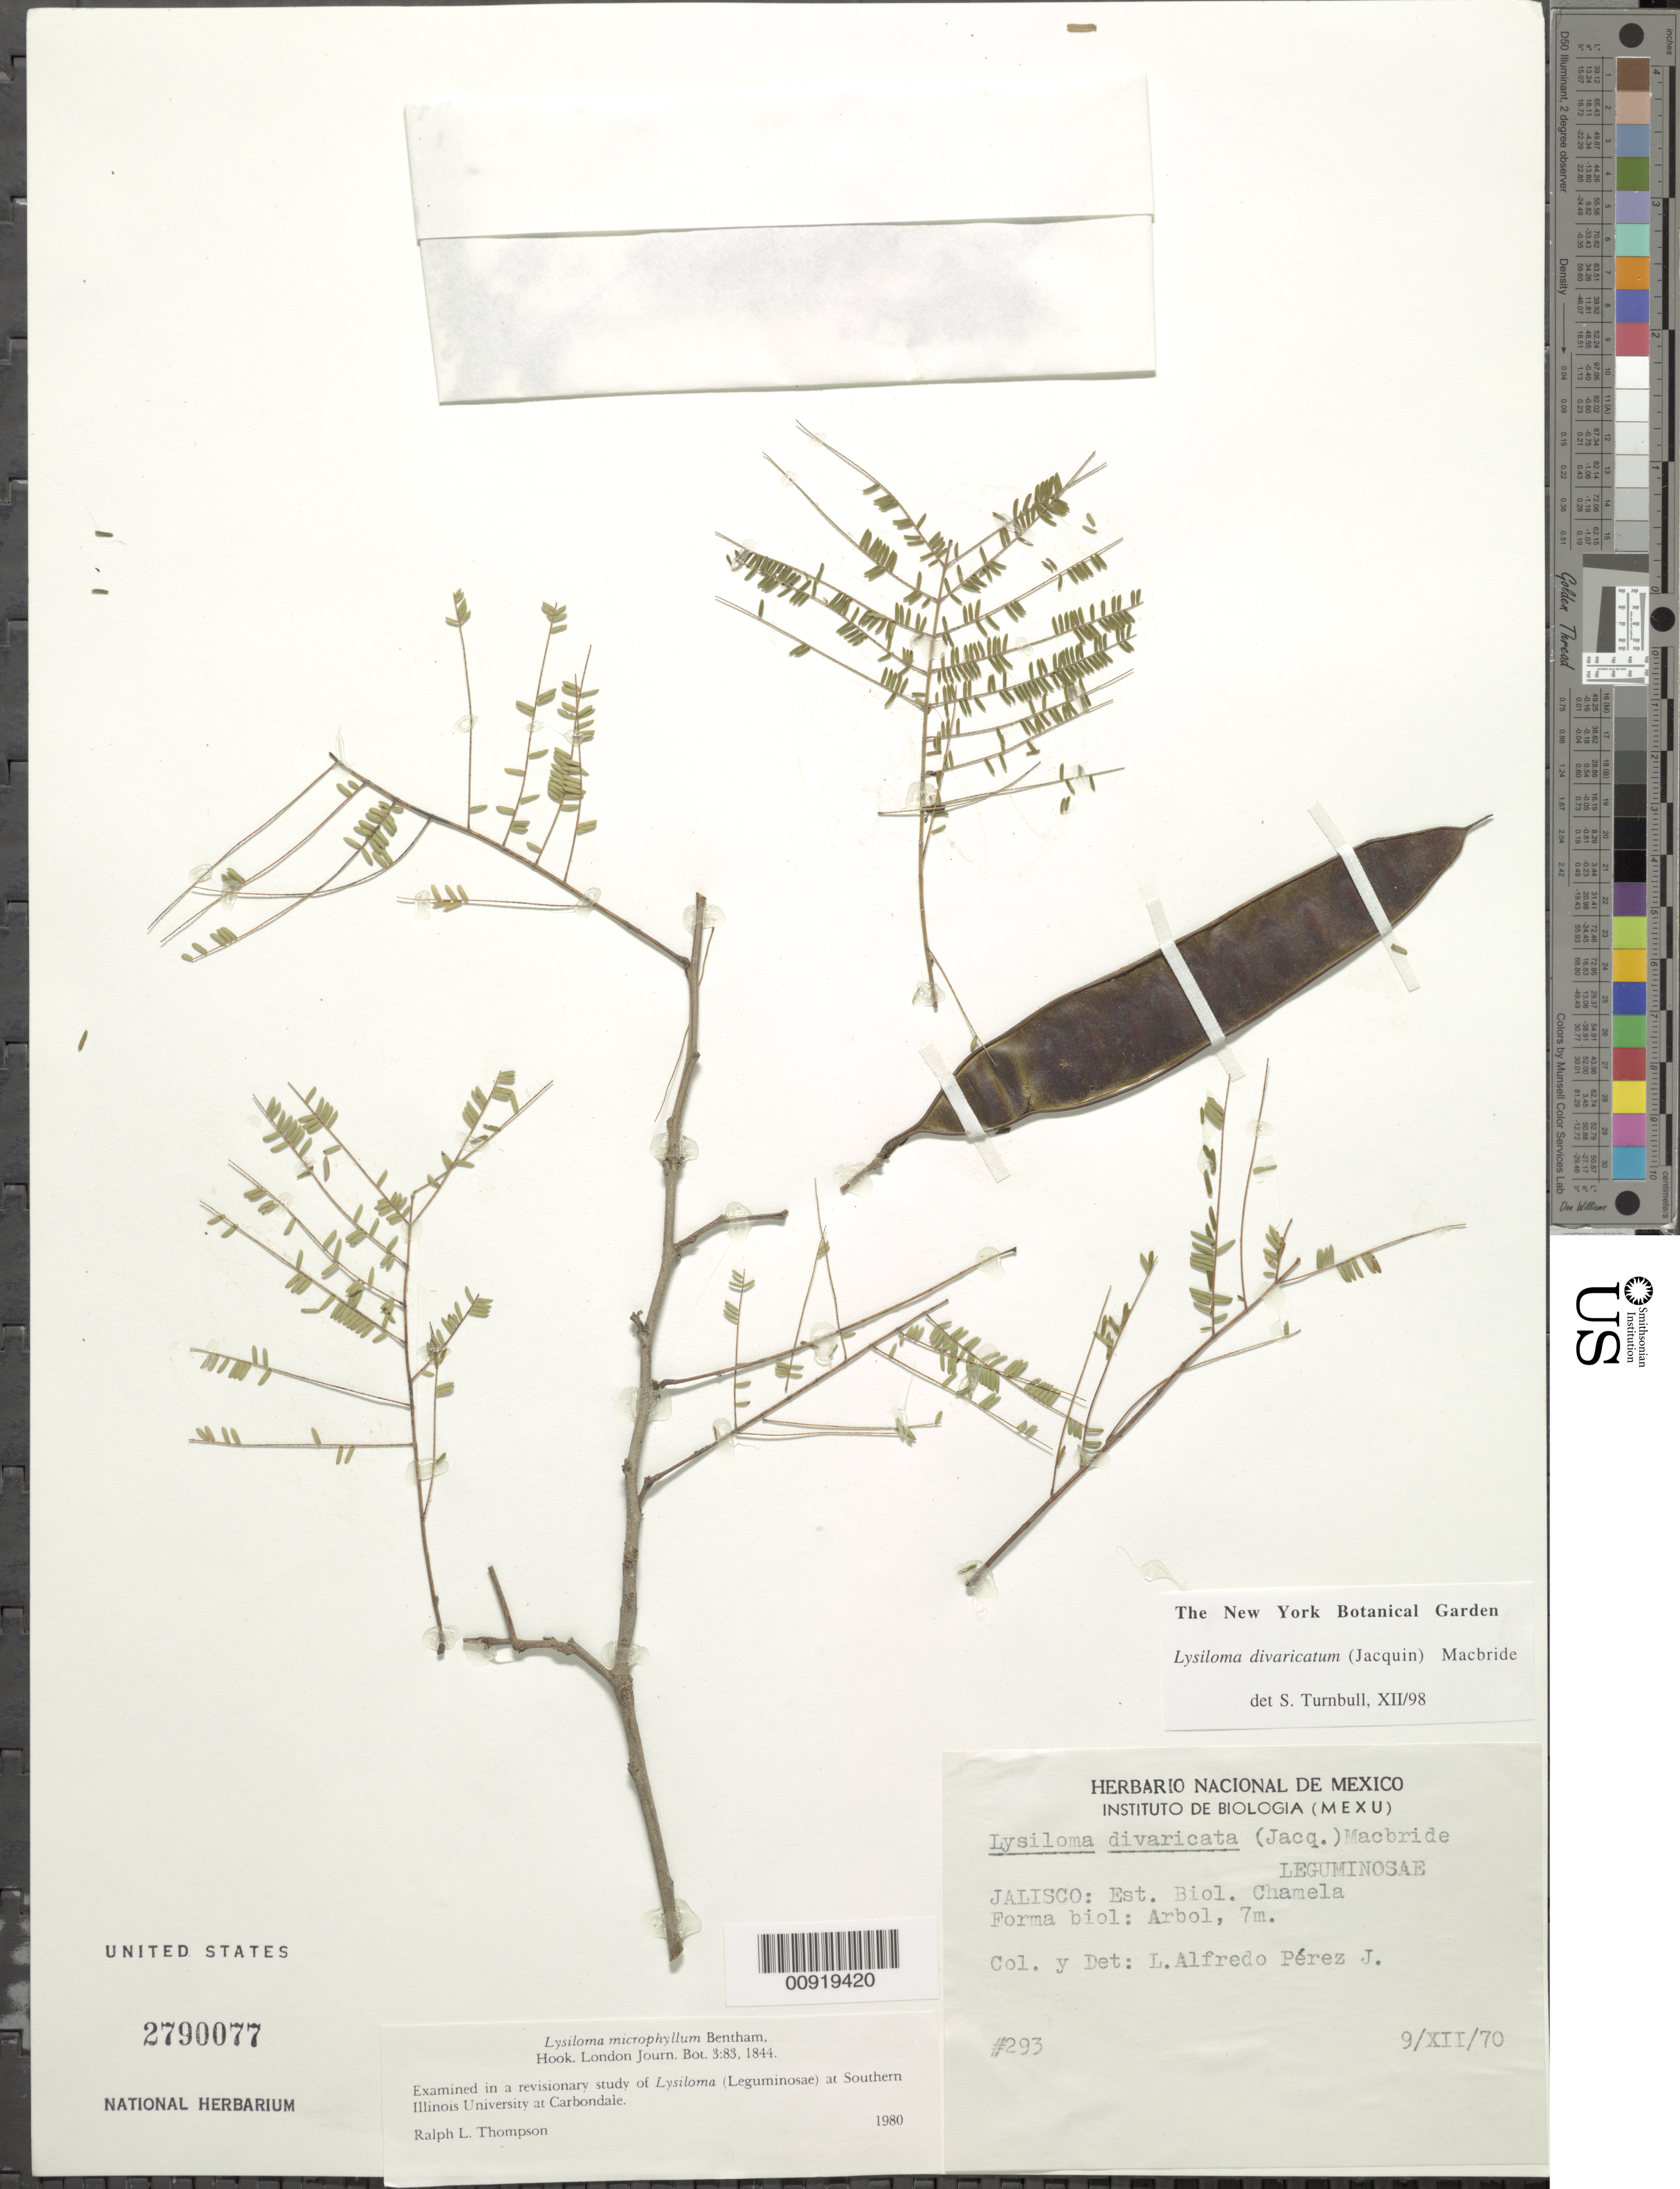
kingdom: Plantae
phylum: Tracheophyta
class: Magnoliopsida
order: Fabales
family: Fabaceae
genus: Lysiloma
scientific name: Lysiloma divaricatum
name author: (Jacq.) J.F. Macbr.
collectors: L. Perez Jimenez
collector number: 293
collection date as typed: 09 Dec 1970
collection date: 1970-12-09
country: Mexico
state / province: Jalisco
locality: Jalisco: Est. Biol. Chamela.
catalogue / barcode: US 2790077